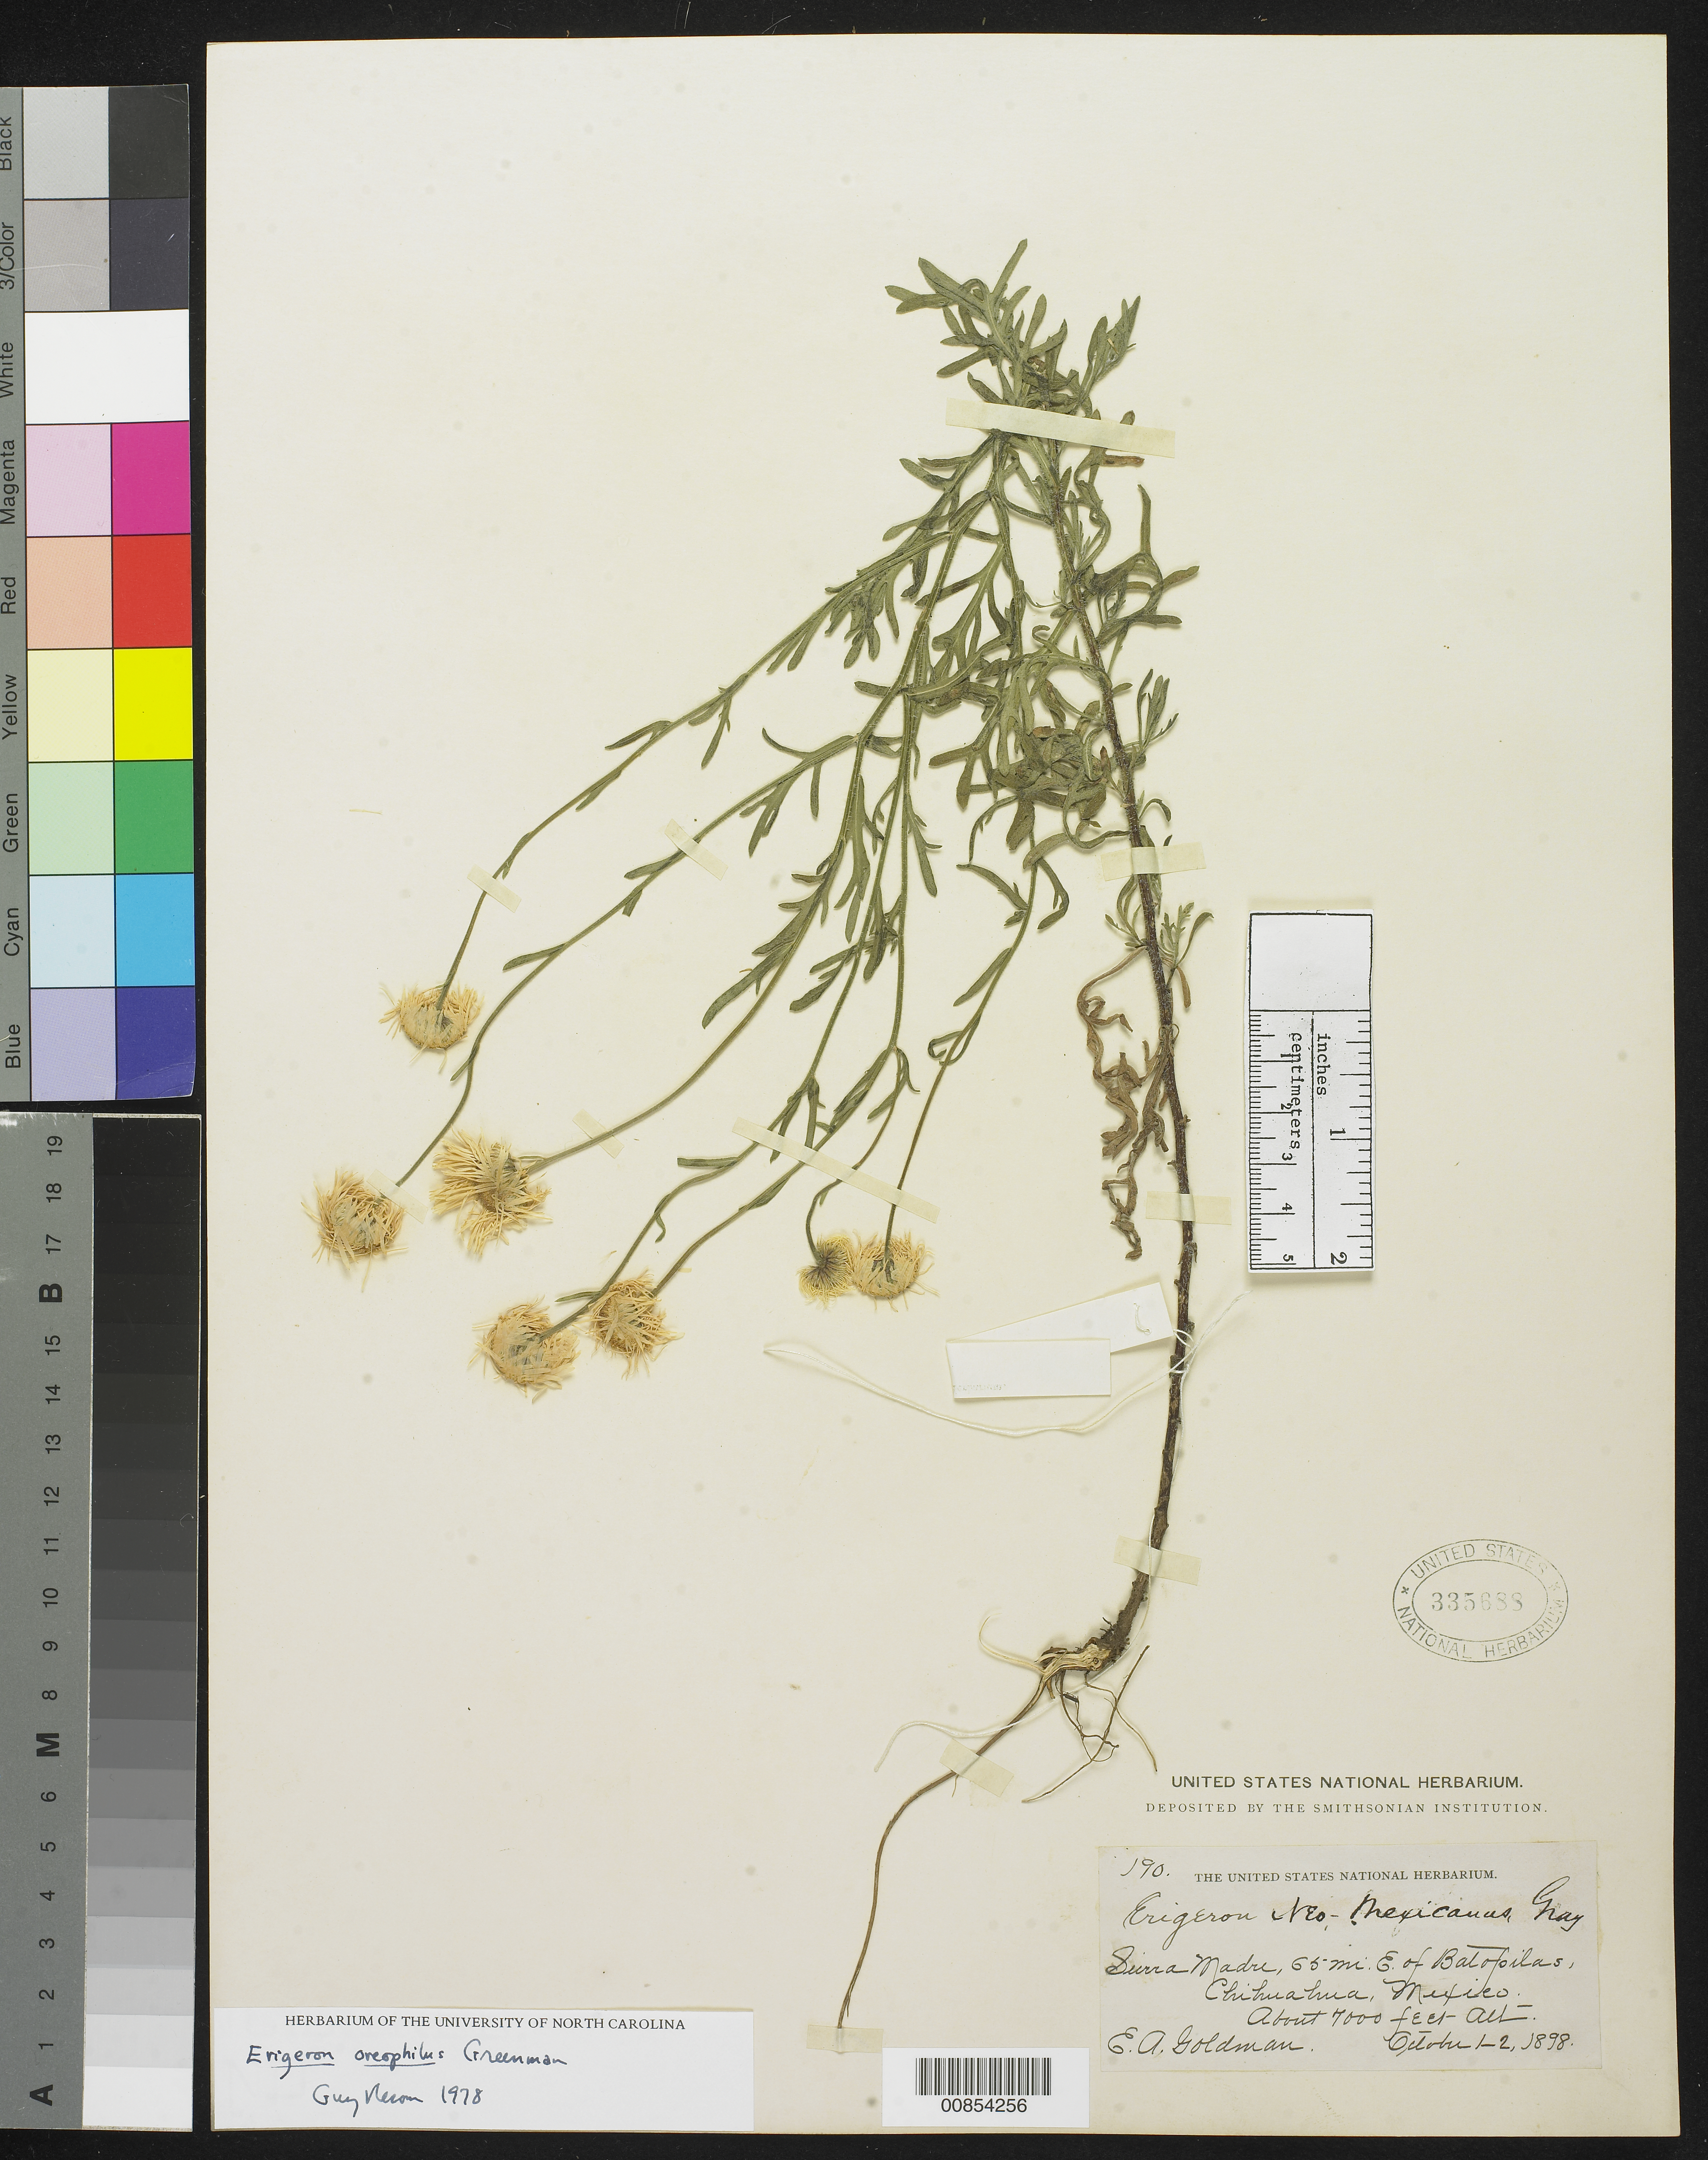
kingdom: Plantae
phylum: Tracheophyta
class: Magnoliopsida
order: Asterales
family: Asteraceae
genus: Erigeron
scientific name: Erigeron oreophilus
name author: Greenm.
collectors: E. A. Goldman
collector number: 190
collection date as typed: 01 Oct 1898 to 02 Oct 1898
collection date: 1898-10-01/1898-10-02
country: Mexico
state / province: Chihuahua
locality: Sierra Madre, 65 mi E of Batopilas, Chihuahua.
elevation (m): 2134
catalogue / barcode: US 335688